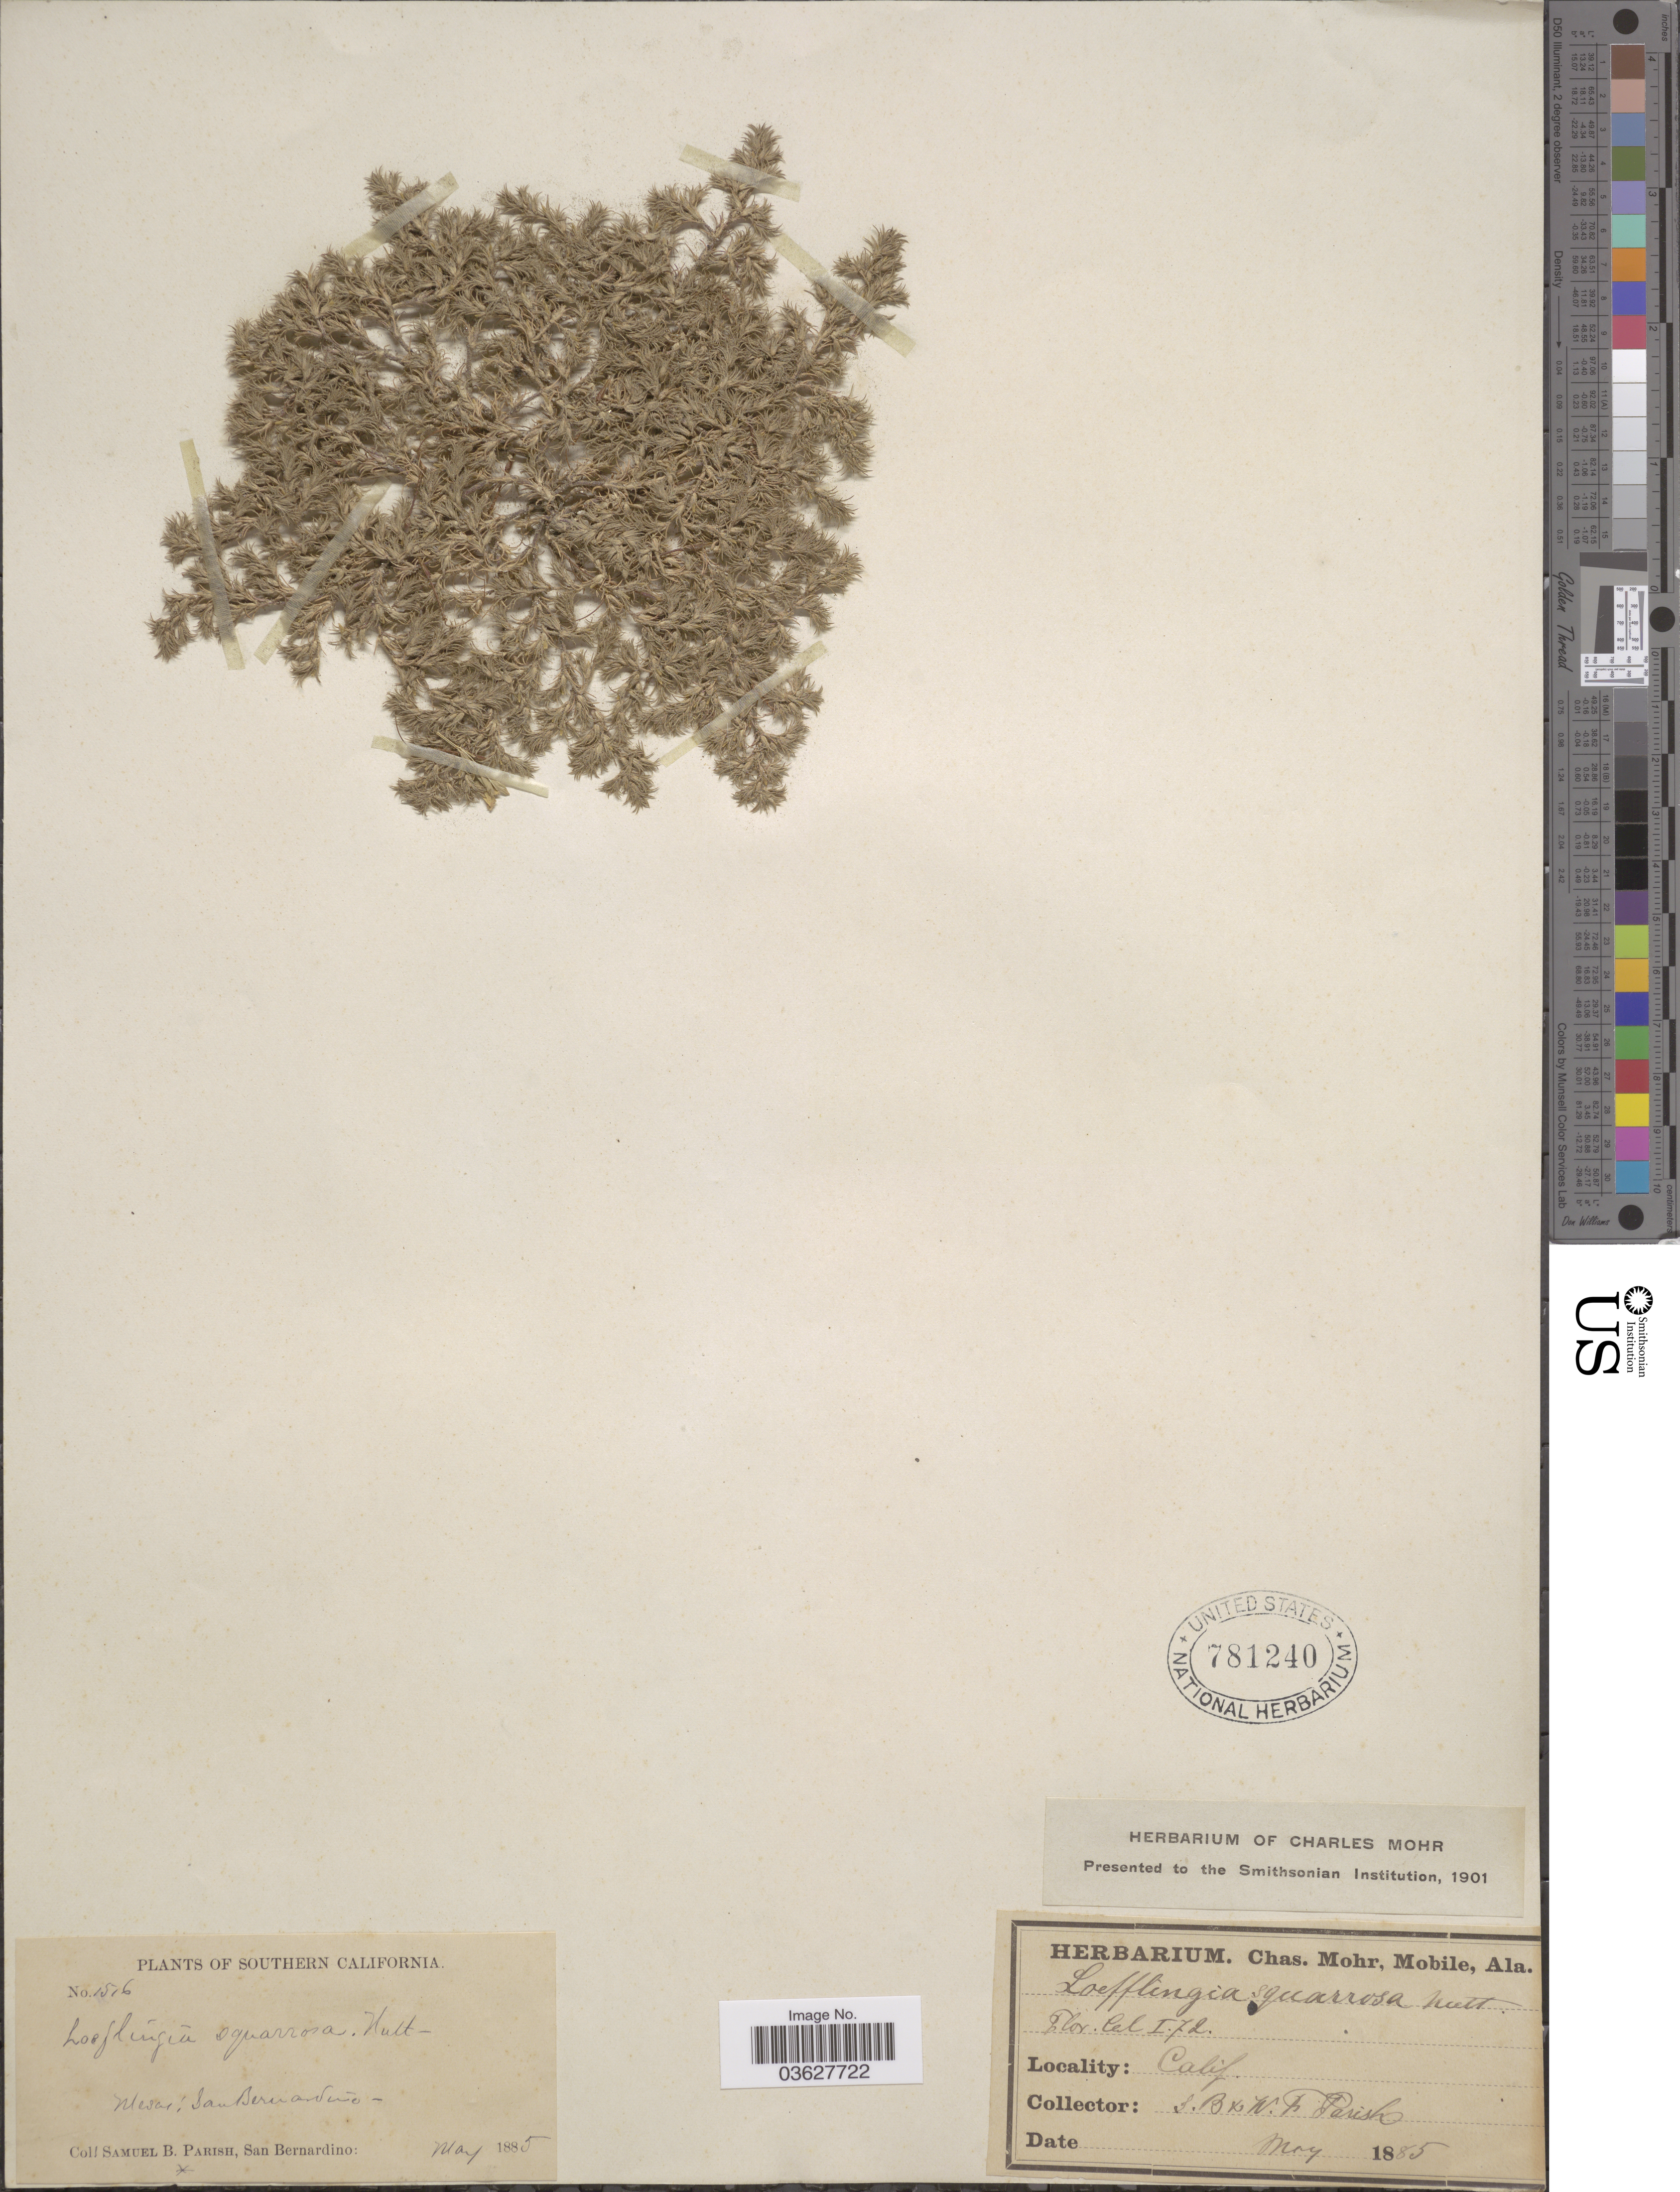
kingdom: Plantae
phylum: Tracheophyta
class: Magnoliopsida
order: Caryophyllales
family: Caryophyllaceae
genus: Loeflingia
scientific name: Loeflingia squarrosa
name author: Nutt.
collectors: S. B. Parish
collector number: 1516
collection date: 1885-05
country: United States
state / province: California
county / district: San Bernardino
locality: Southern California. Mesas: San Bernardino.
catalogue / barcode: US 781240